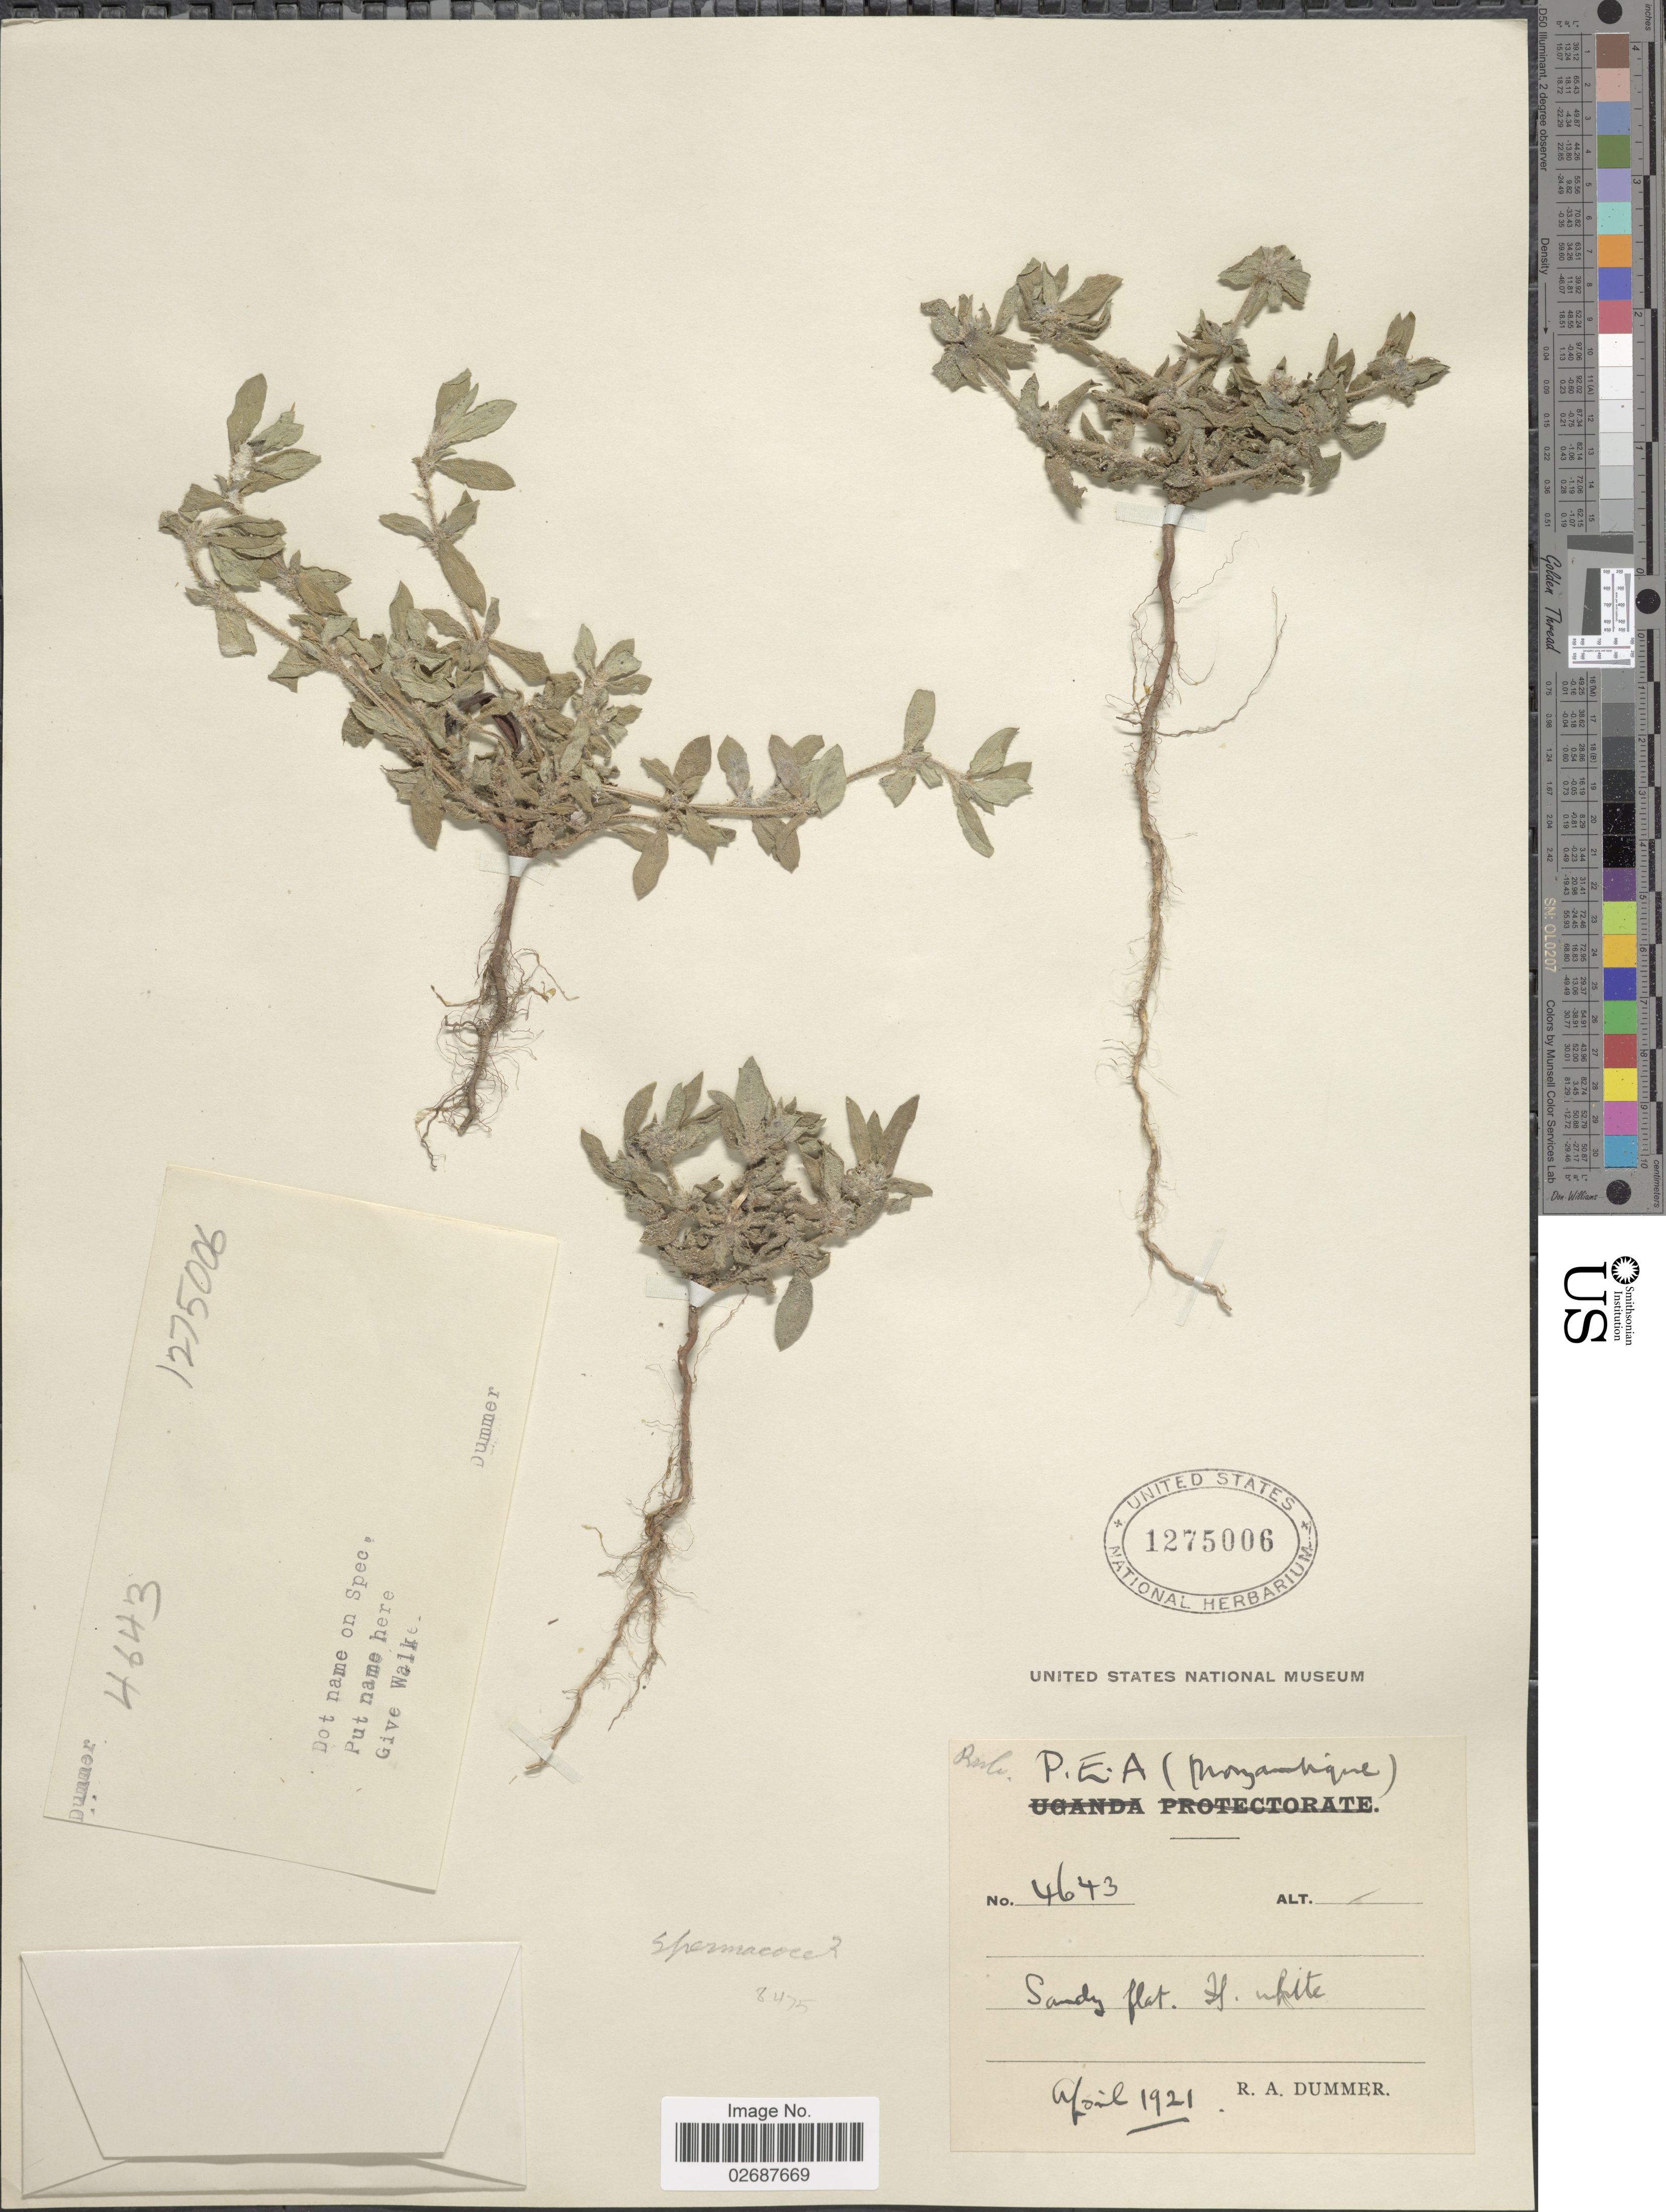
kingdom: Plantae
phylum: Tracheophyta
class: Magnoliopsida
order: Gentianales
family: Rubiaceae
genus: Borreria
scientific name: Borreria sp.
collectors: R. Dümmer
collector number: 4643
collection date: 1921-04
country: Mozambique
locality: P.E.A. (Mozambique), sandy flat.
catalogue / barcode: US 1275006